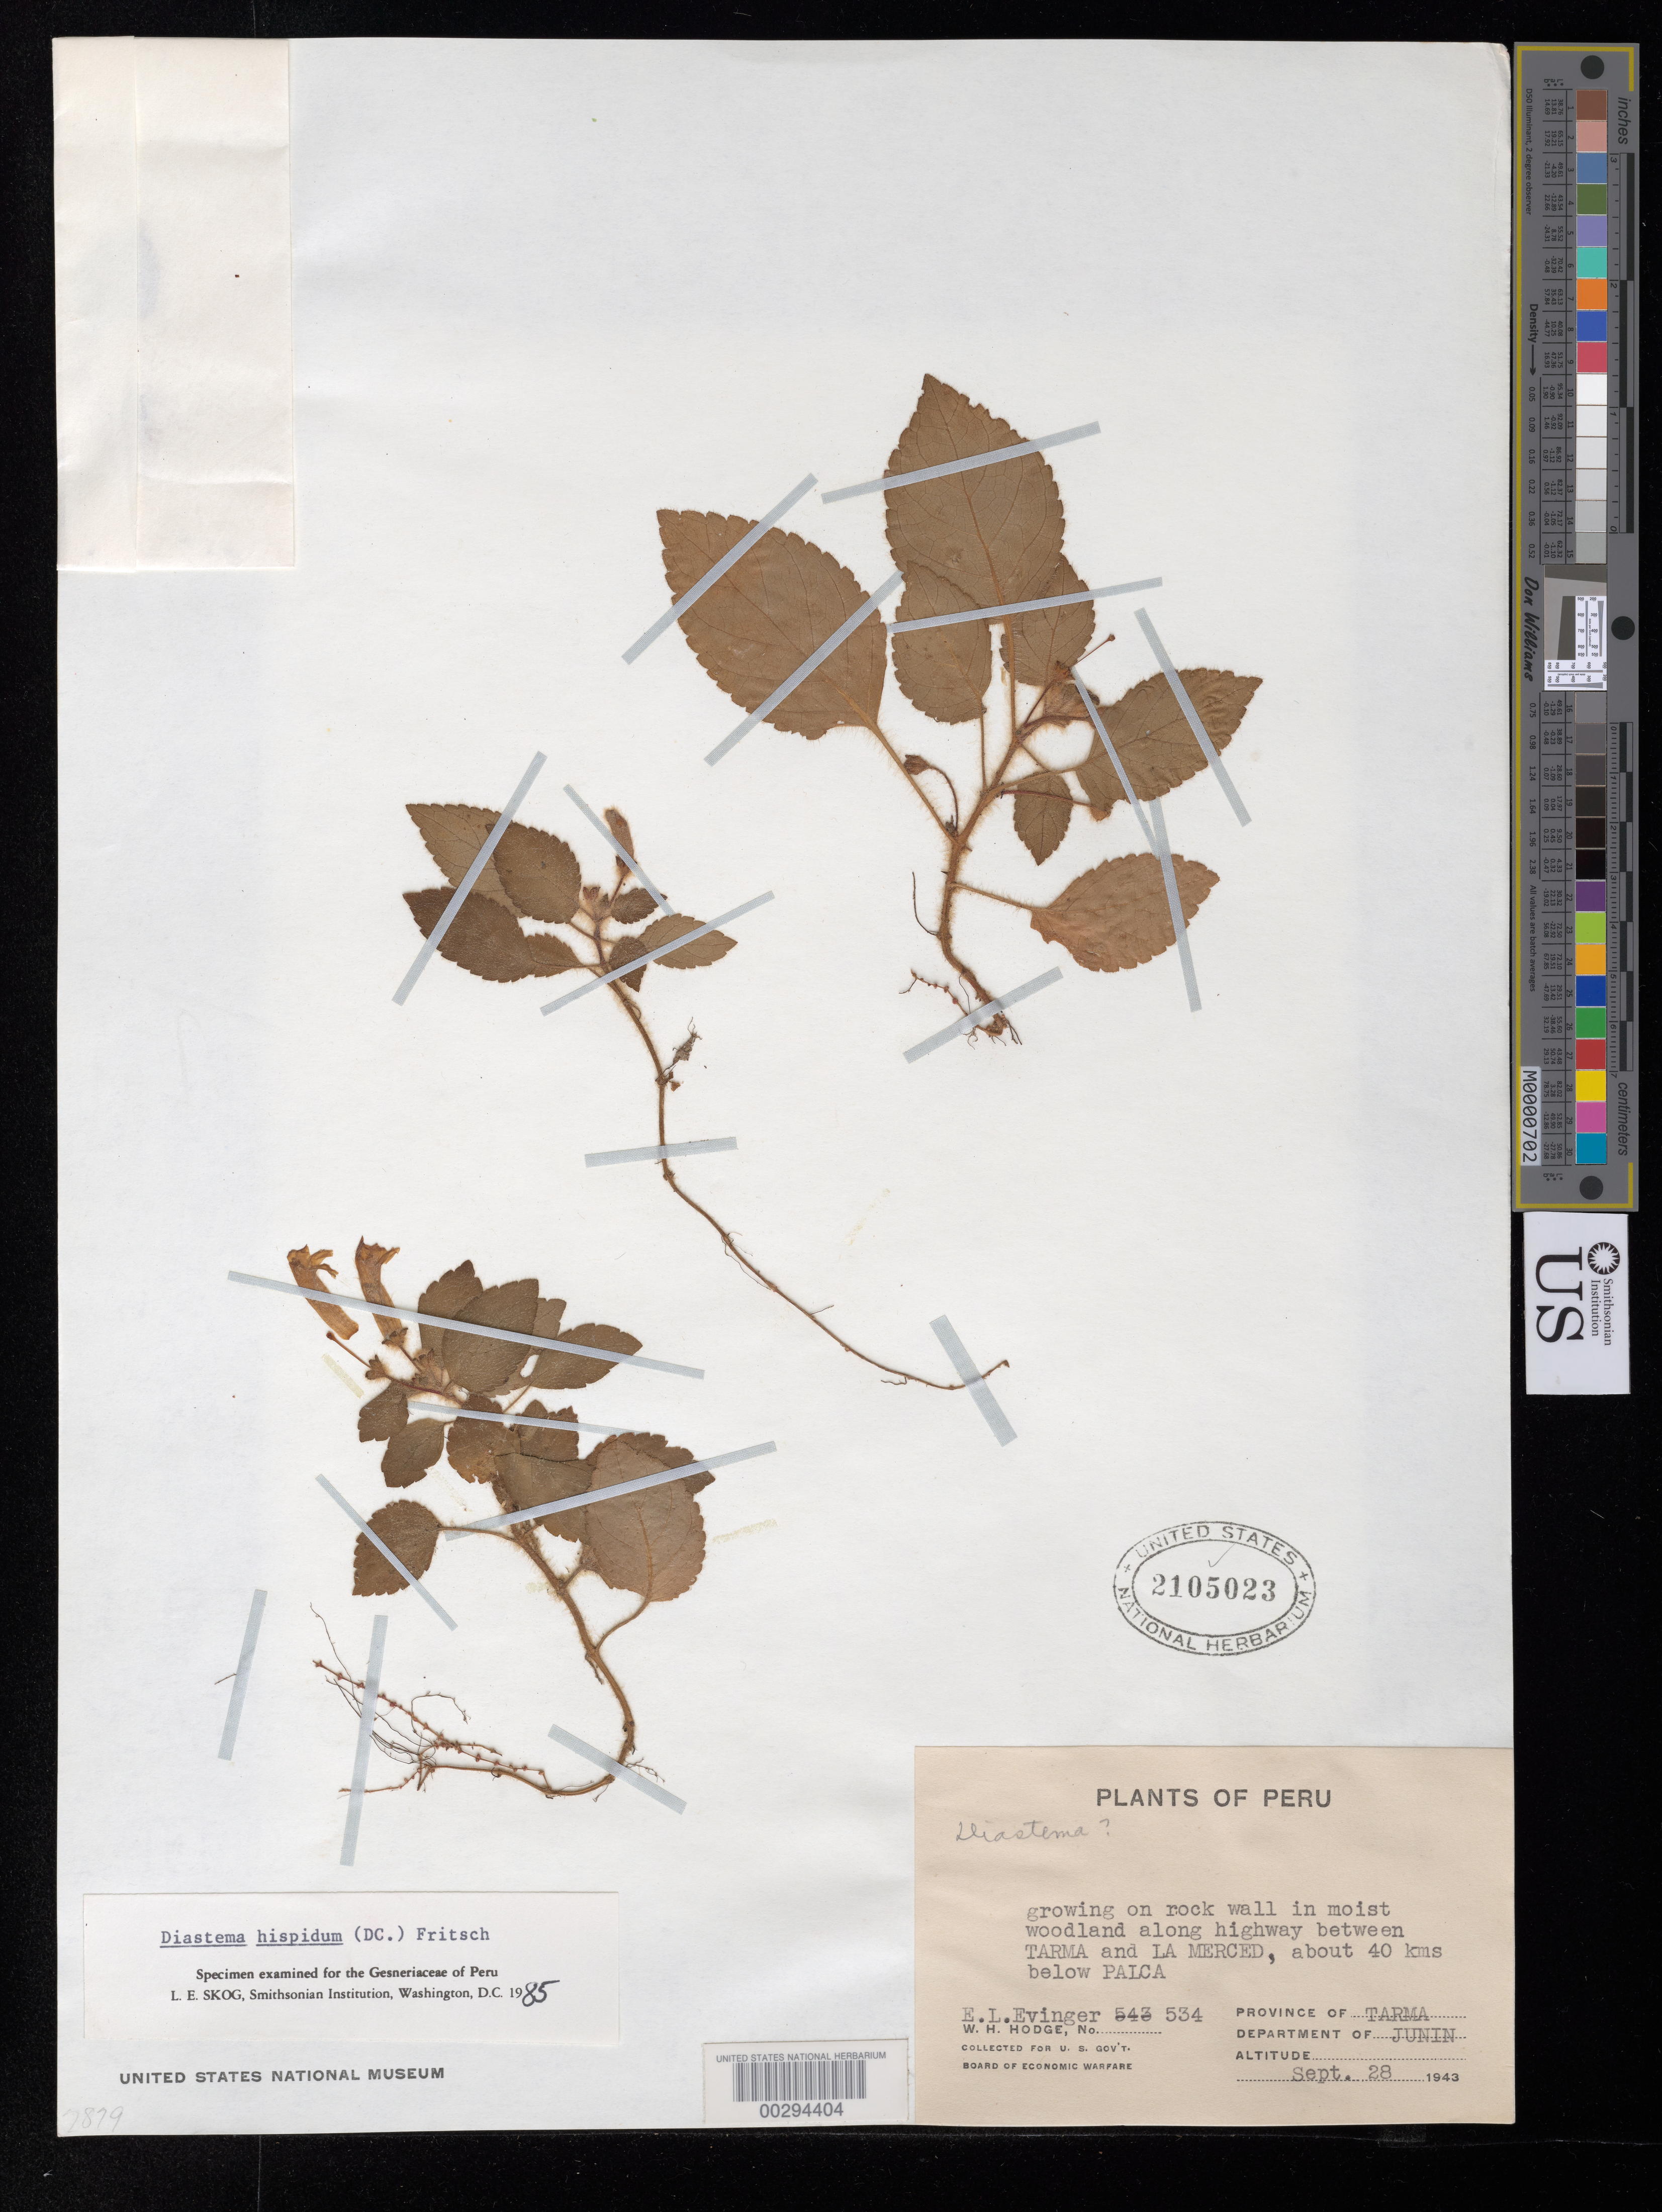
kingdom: Plantae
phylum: Tracheophyta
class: Magnoliopsida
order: Lamiales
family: Gesneriaceae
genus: Diastema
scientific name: Diastema hispidum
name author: (DC.) Fritsch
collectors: E. Evinger & W. Hodge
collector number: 534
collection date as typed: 28 Sep 1943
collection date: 1943-09-28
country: Peru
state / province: Junín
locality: Prov. Tarma; along highway between Tarma and La Merced, about 40 km below Palca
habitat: Growing on rock wall in moist woodland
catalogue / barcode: US 2105023